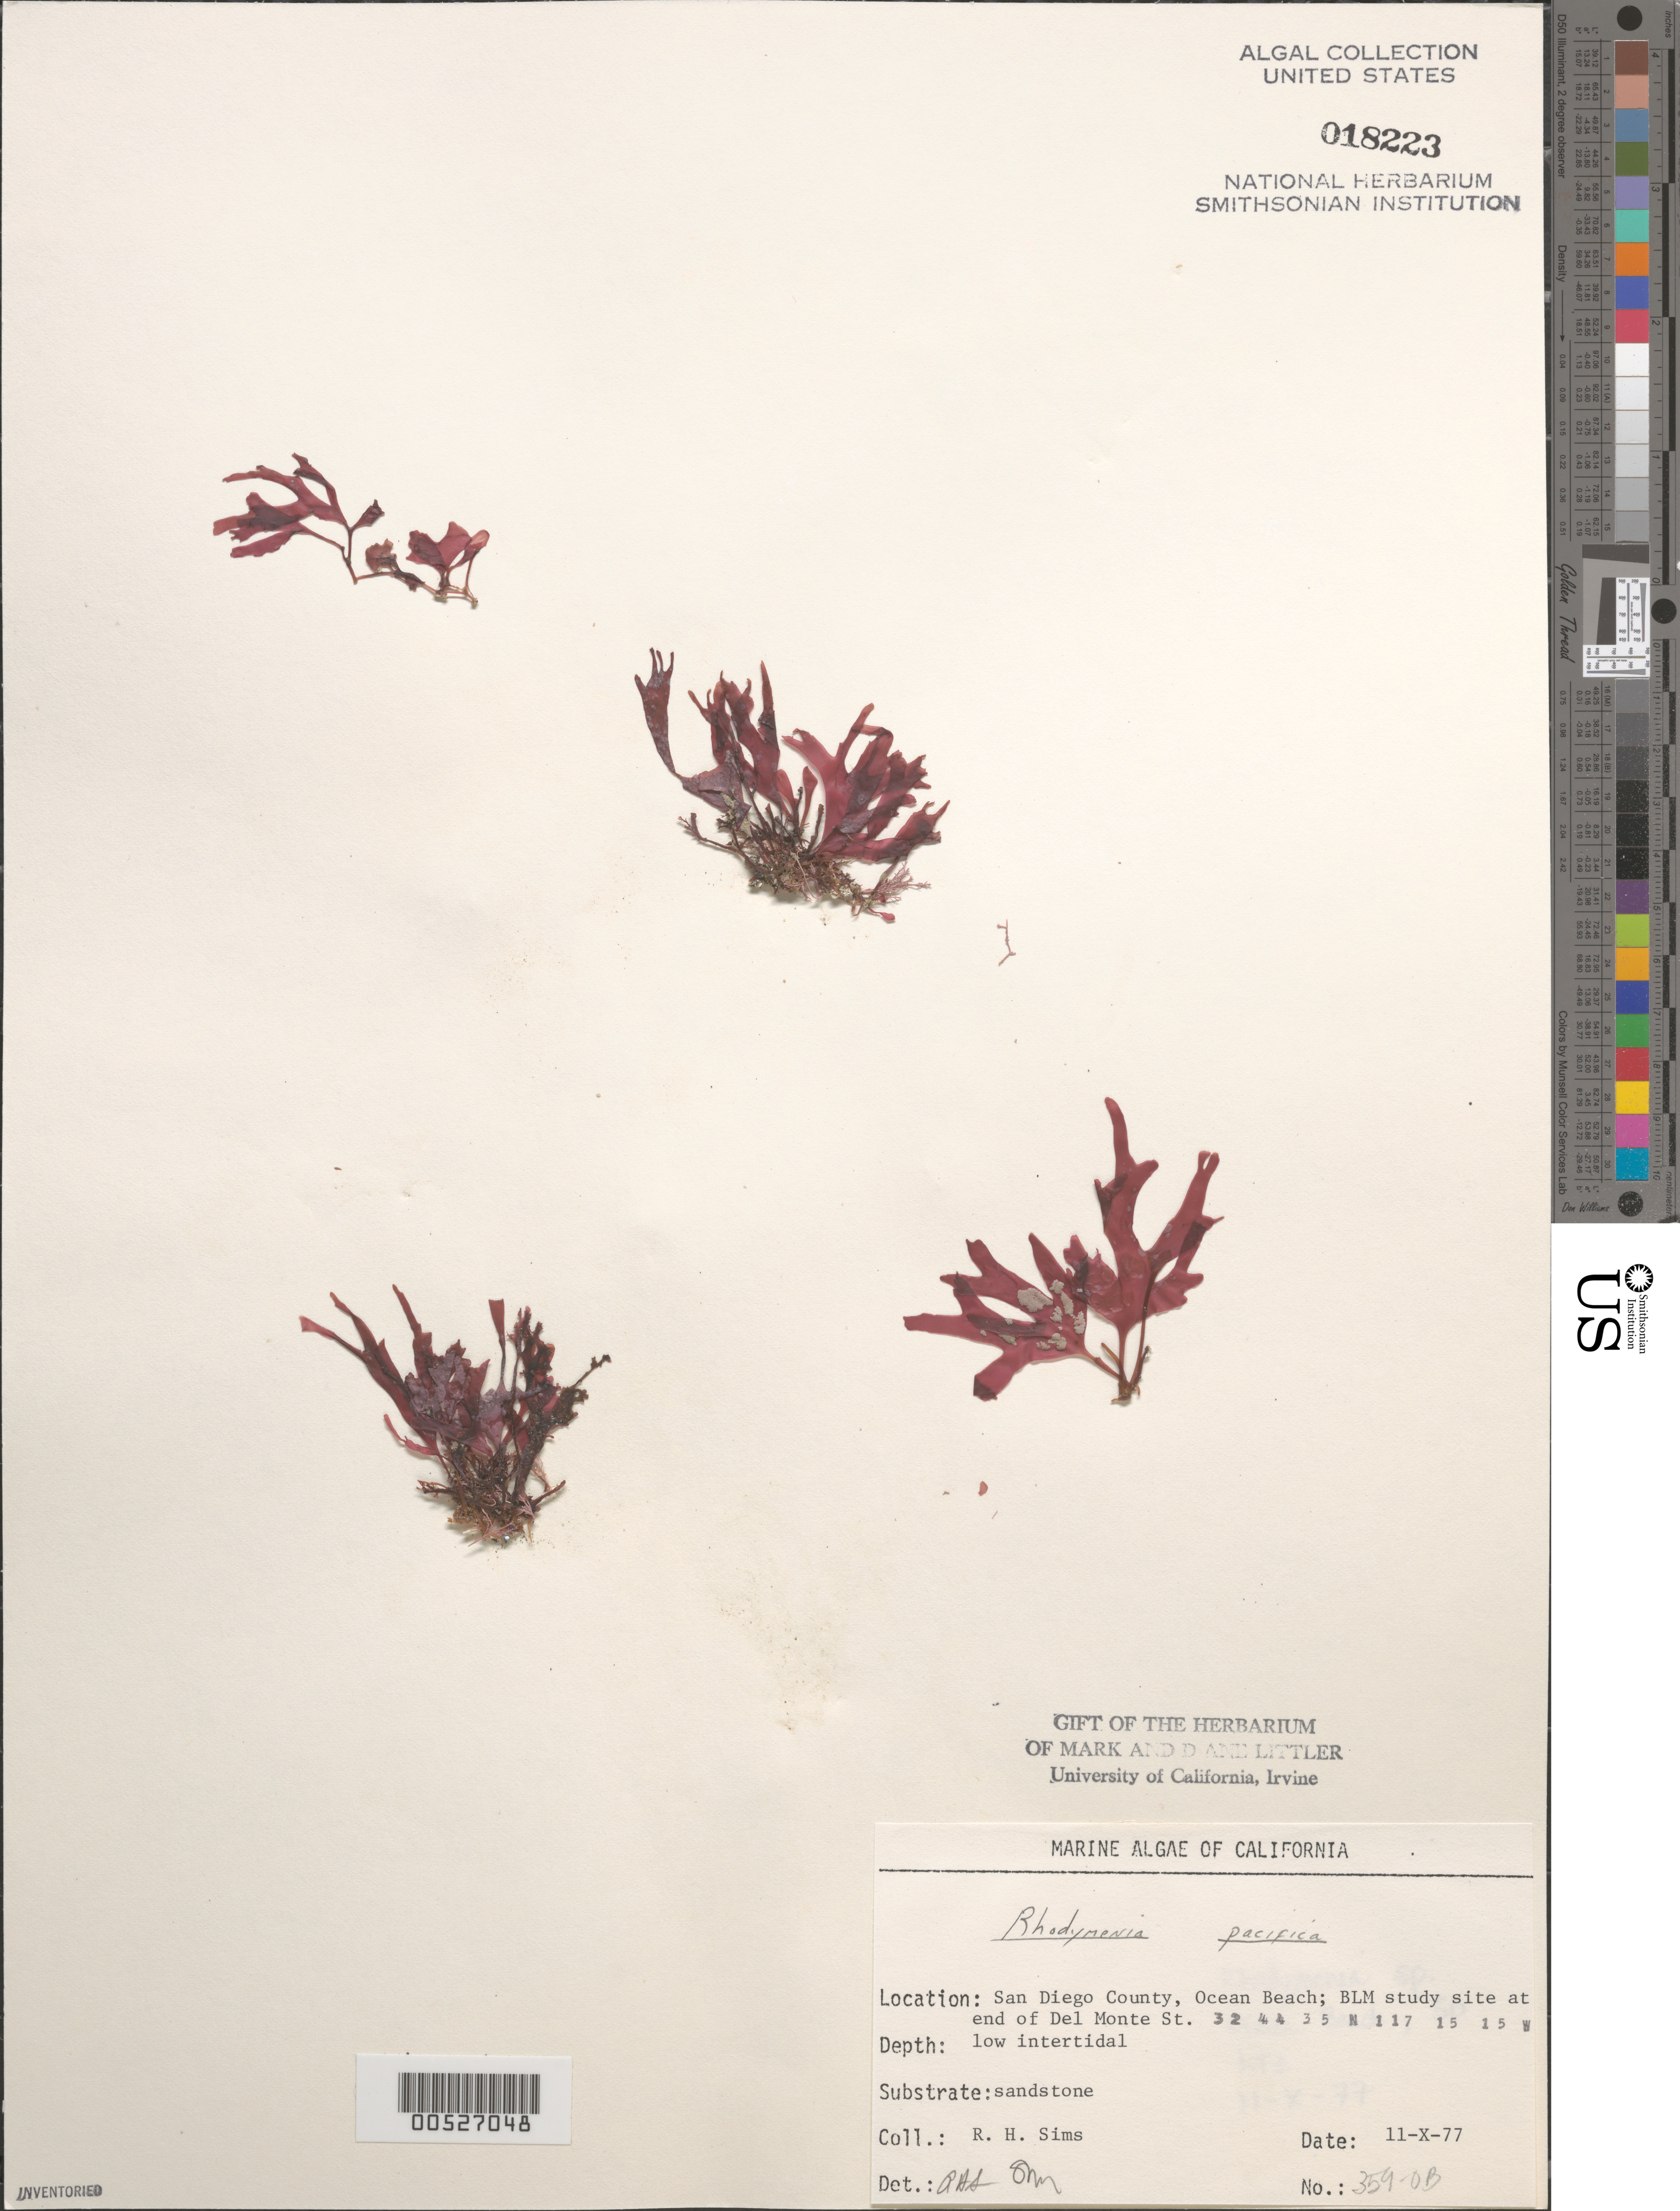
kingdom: Plantae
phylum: Rhodophyta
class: Florideophyceae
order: Rhodymeniales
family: Rhodymeniaceae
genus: Rhodymenia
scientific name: Rhodymenia pacifica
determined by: Sims, Robert H.; Murray, S. N.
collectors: R. H. Sims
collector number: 359-ob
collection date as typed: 11 Oct 1977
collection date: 1977-10-11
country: United States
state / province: California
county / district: San Diego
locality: Ocean Beach, end of Del Monte Street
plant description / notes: BLM-SOCALBIGHT Rocky Intertidal Survey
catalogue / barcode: US 18223